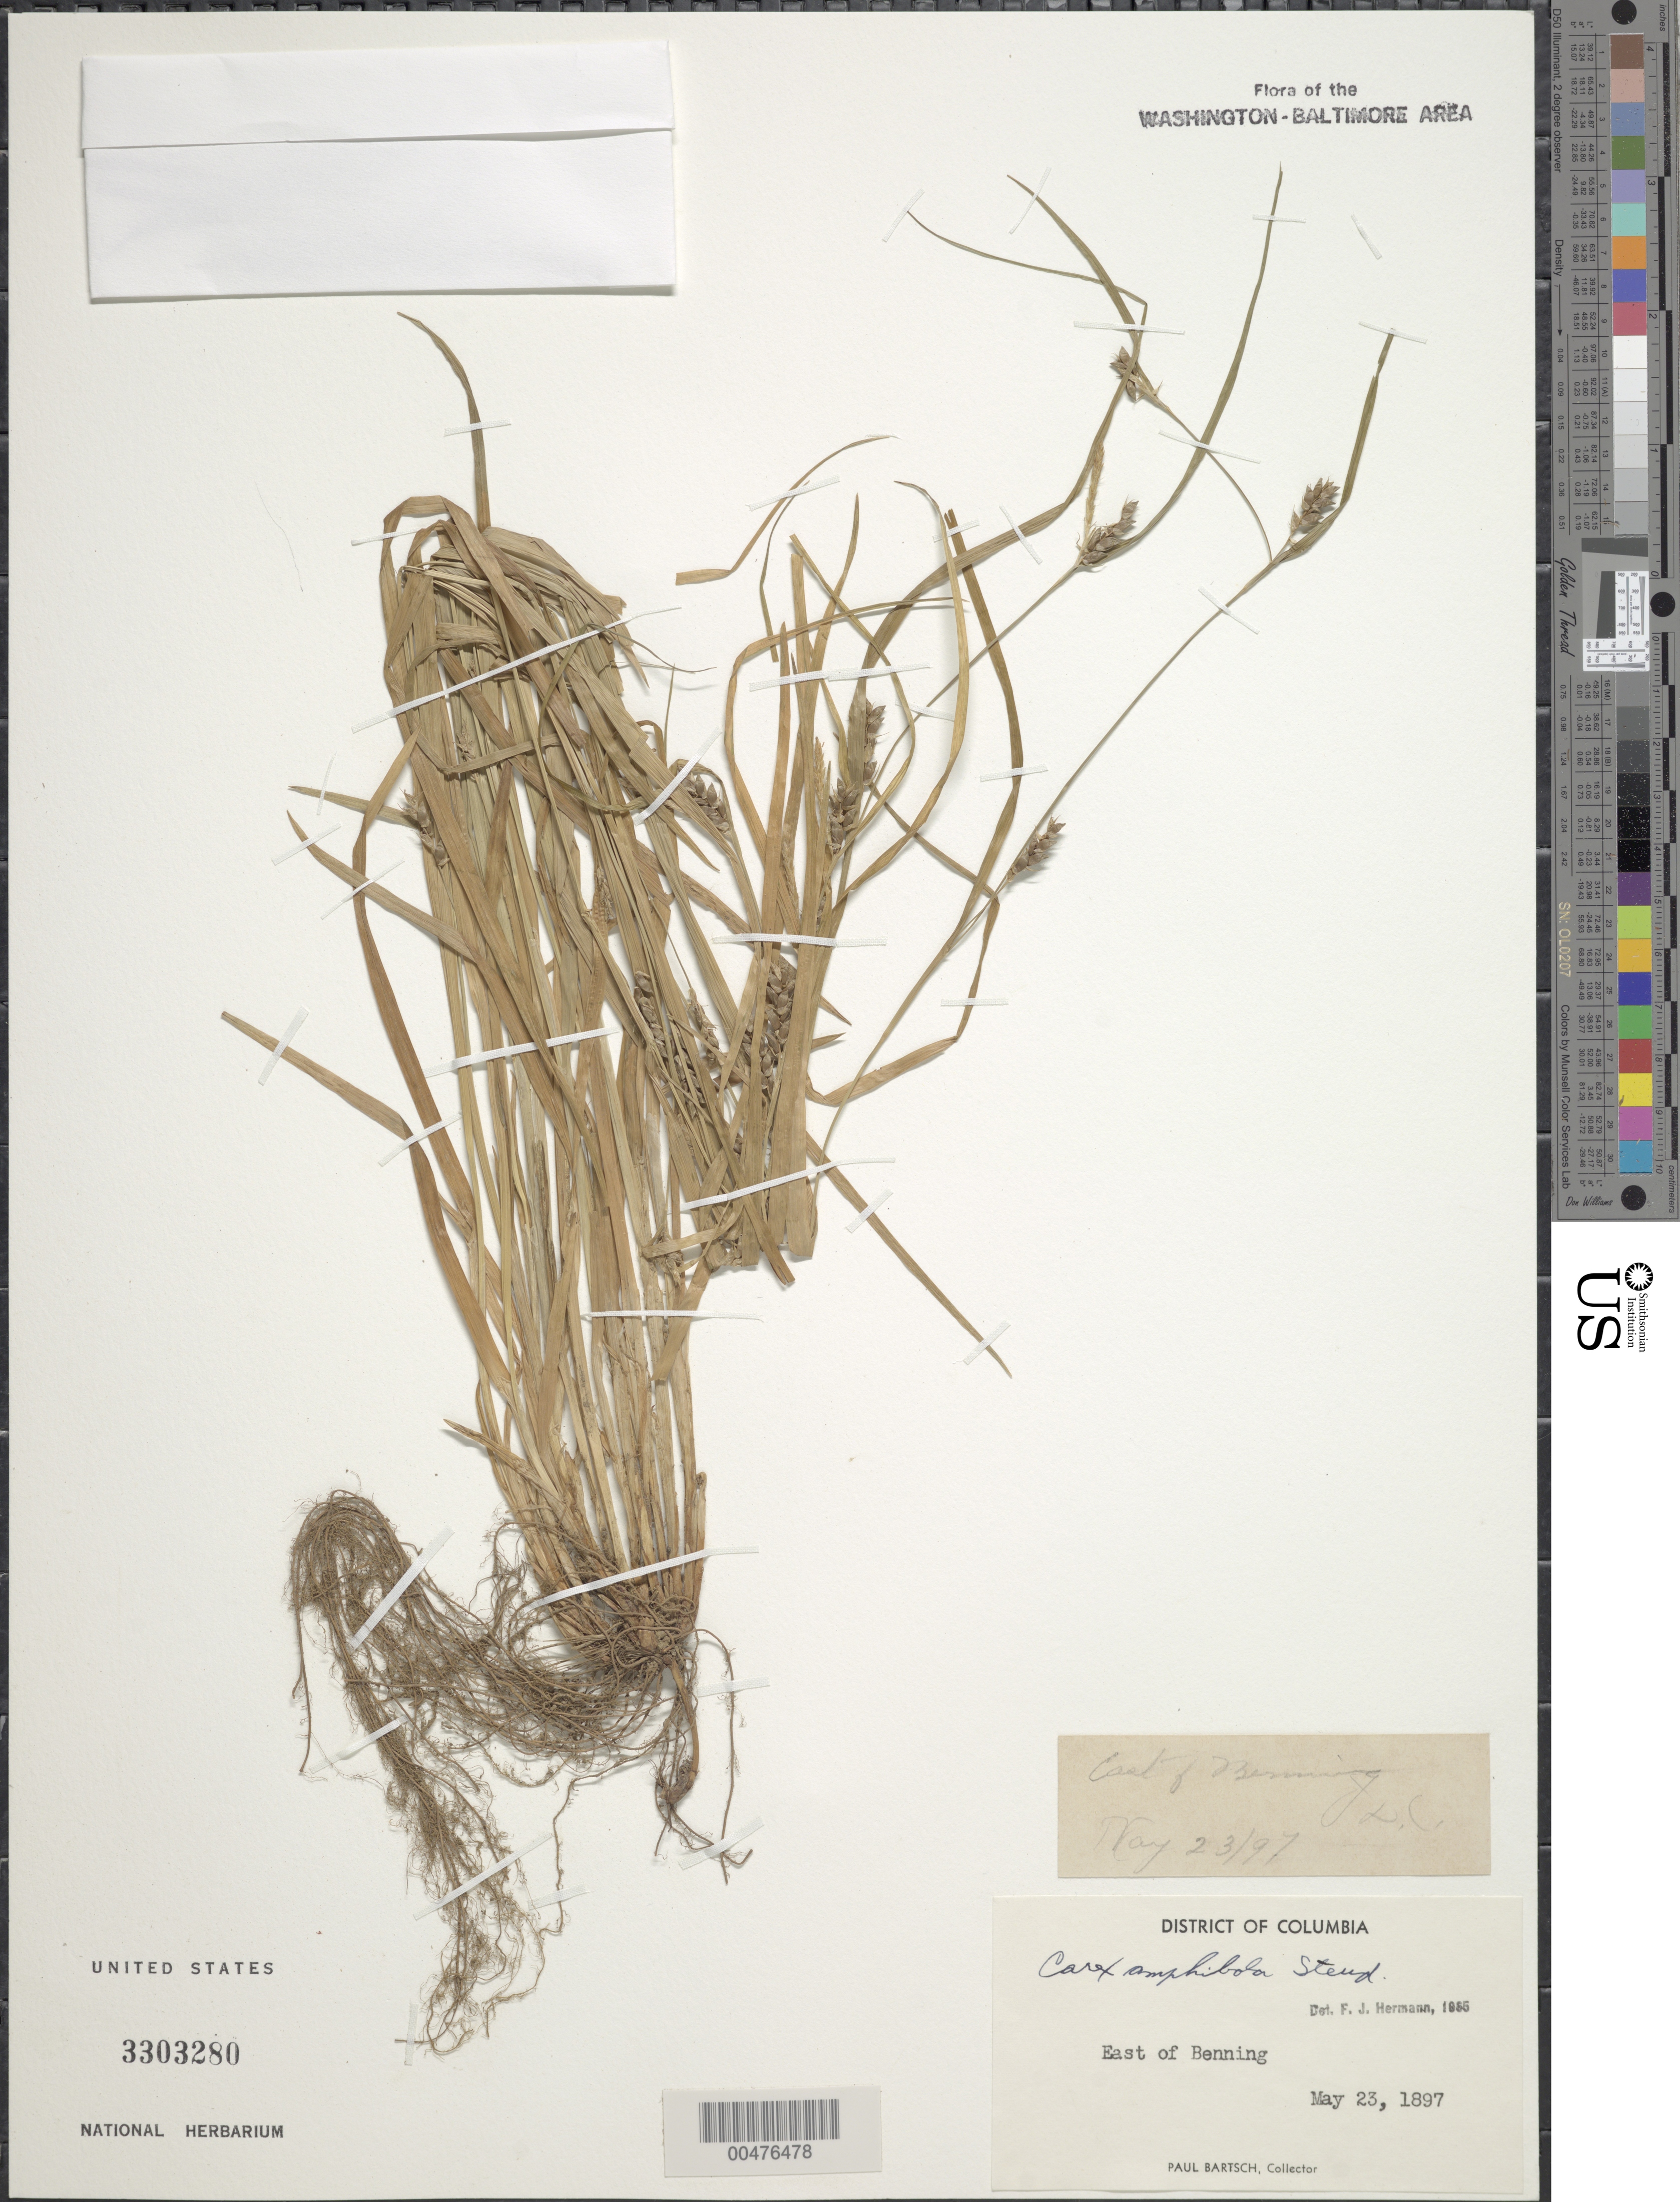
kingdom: Plantae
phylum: Tracheophyta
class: Liliopsida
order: Poales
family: Cyperaceae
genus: Carex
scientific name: Carex amphibola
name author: Steud.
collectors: P. Bartsch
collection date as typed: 23 May 1897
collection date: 1897-05-23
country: United States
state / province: District of Columbia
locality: E of Benning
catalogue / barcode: US 3303280